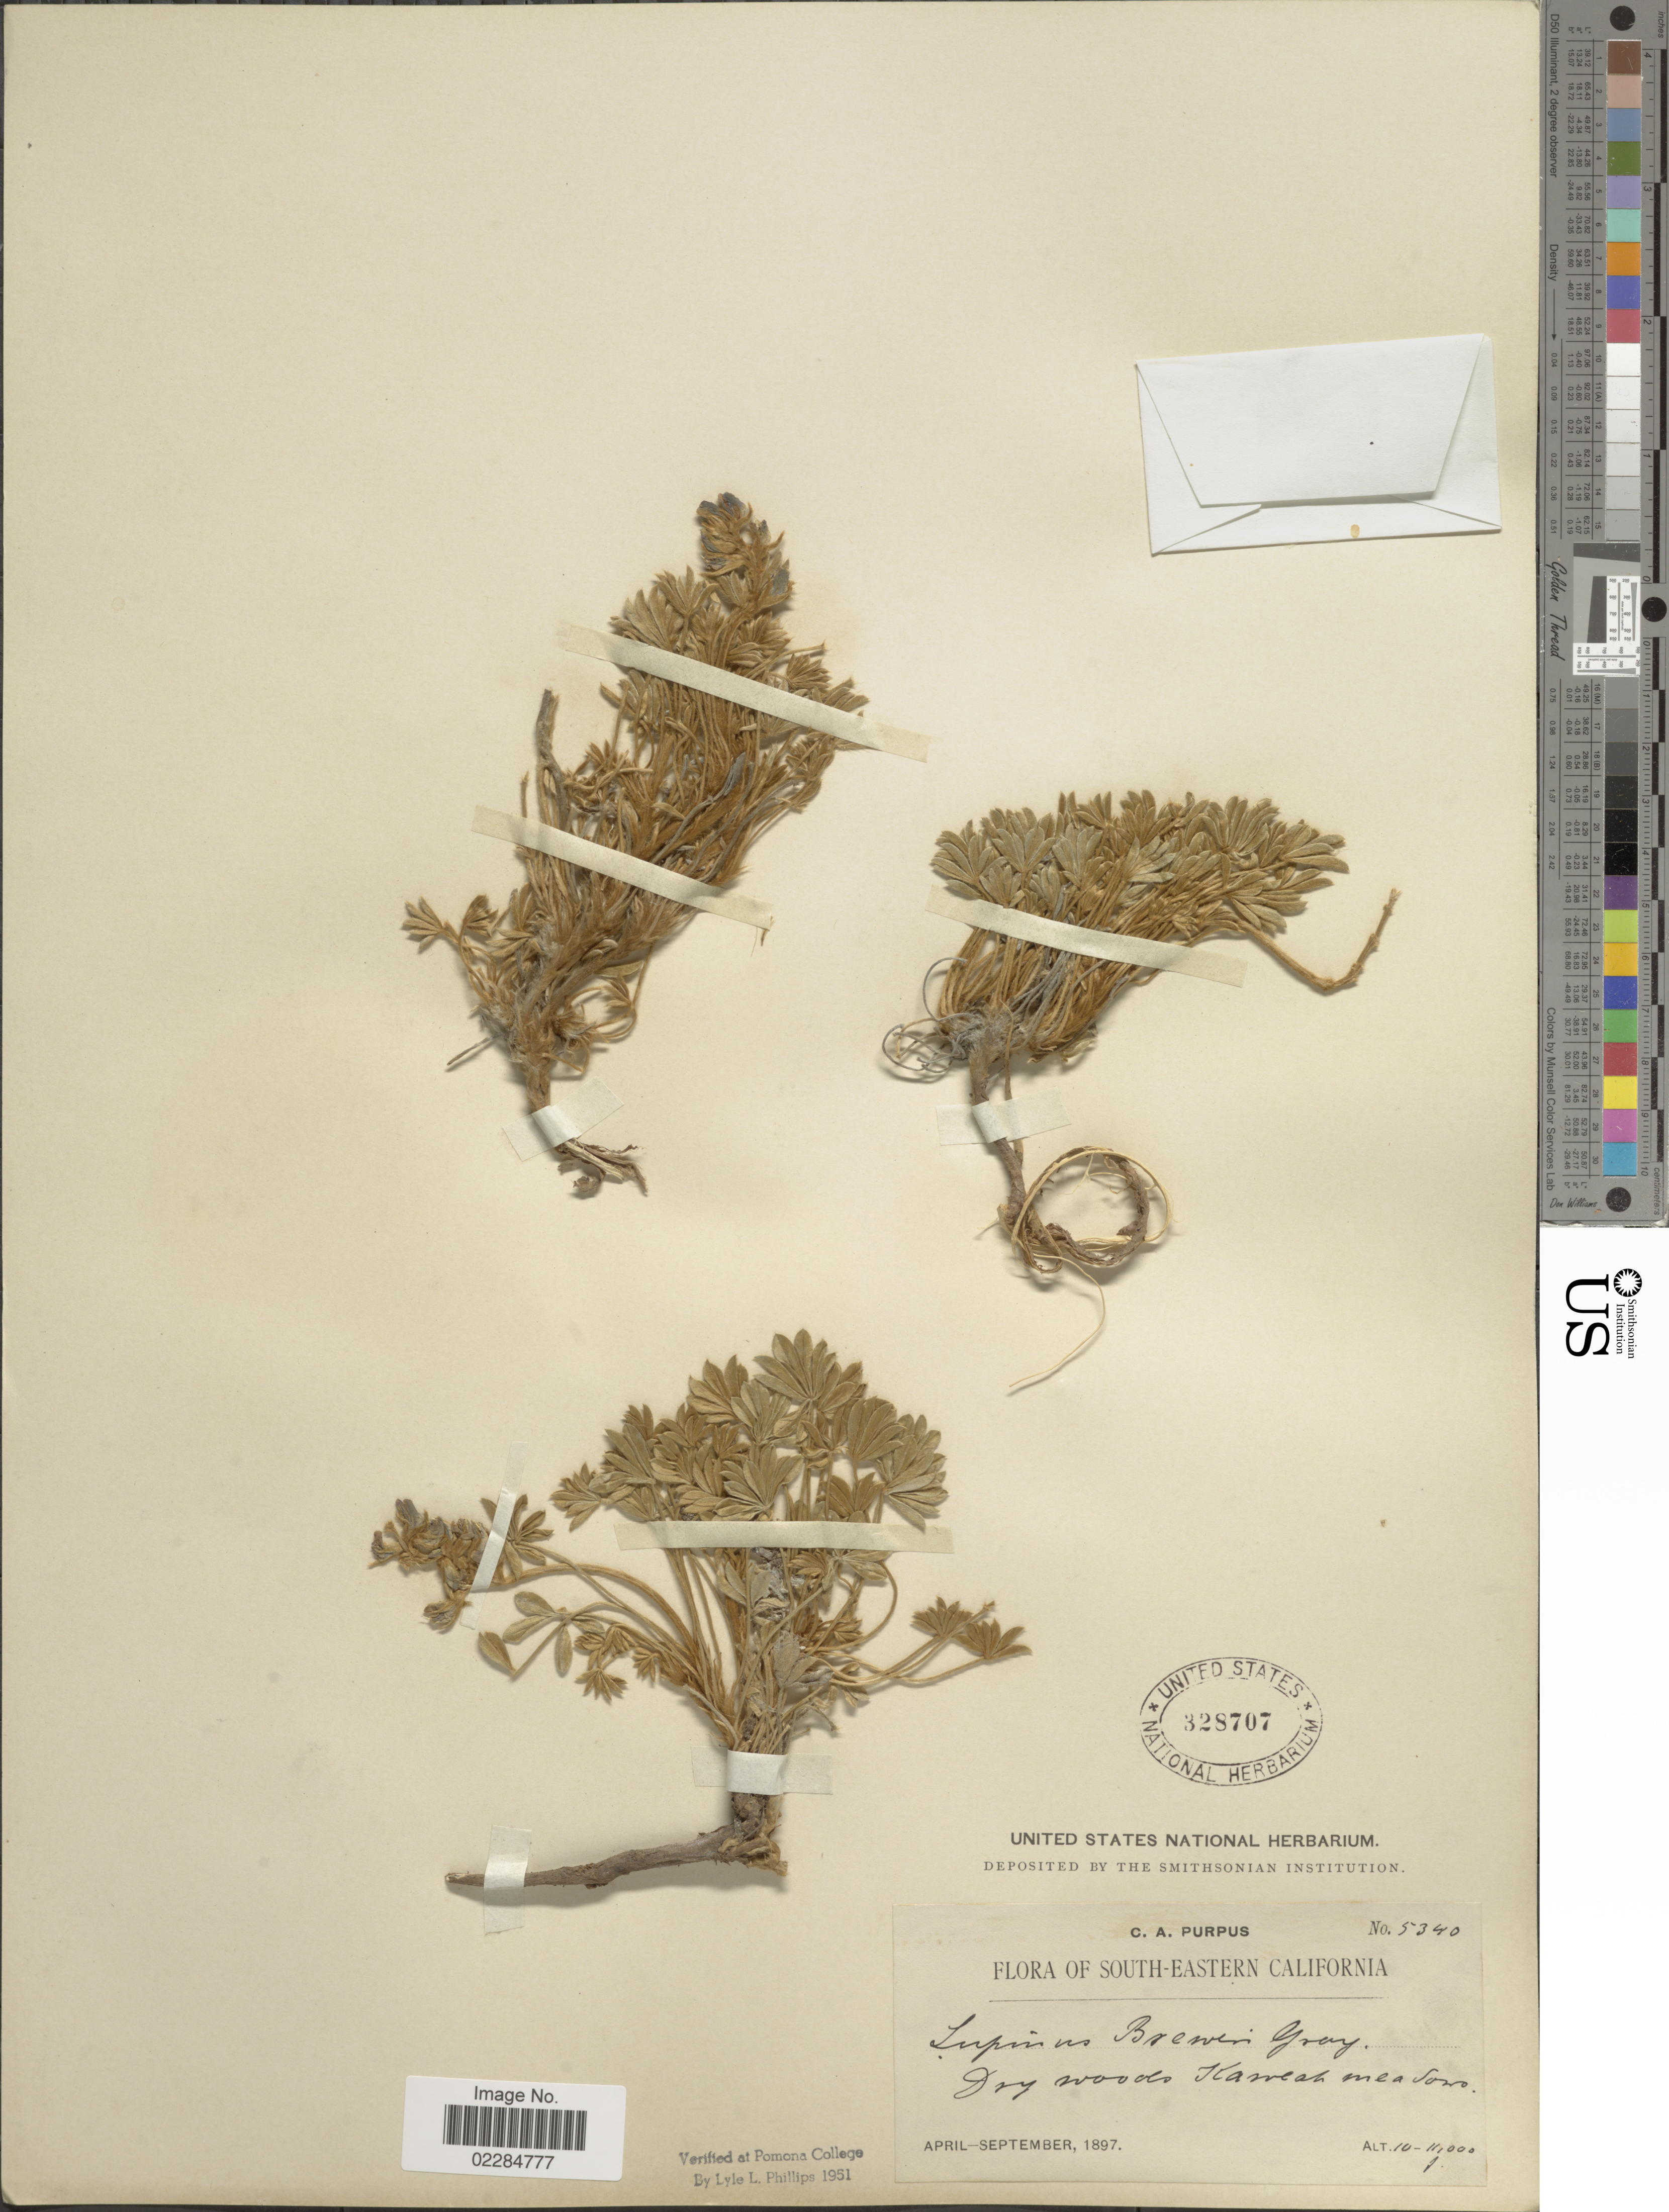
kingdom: Plantae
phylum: Tracheophyta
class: Magnoliopsida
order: Fabales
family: Fabaceae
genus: Lupinus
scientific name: Lupinus breweri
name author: A. Gray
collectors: C. A. Purpus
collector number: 5340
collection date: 1897-04/1897-09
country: United States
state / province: California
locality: Southeastern California. Dry woods Kaweah meadows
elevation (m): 3048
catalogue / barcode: US 328707